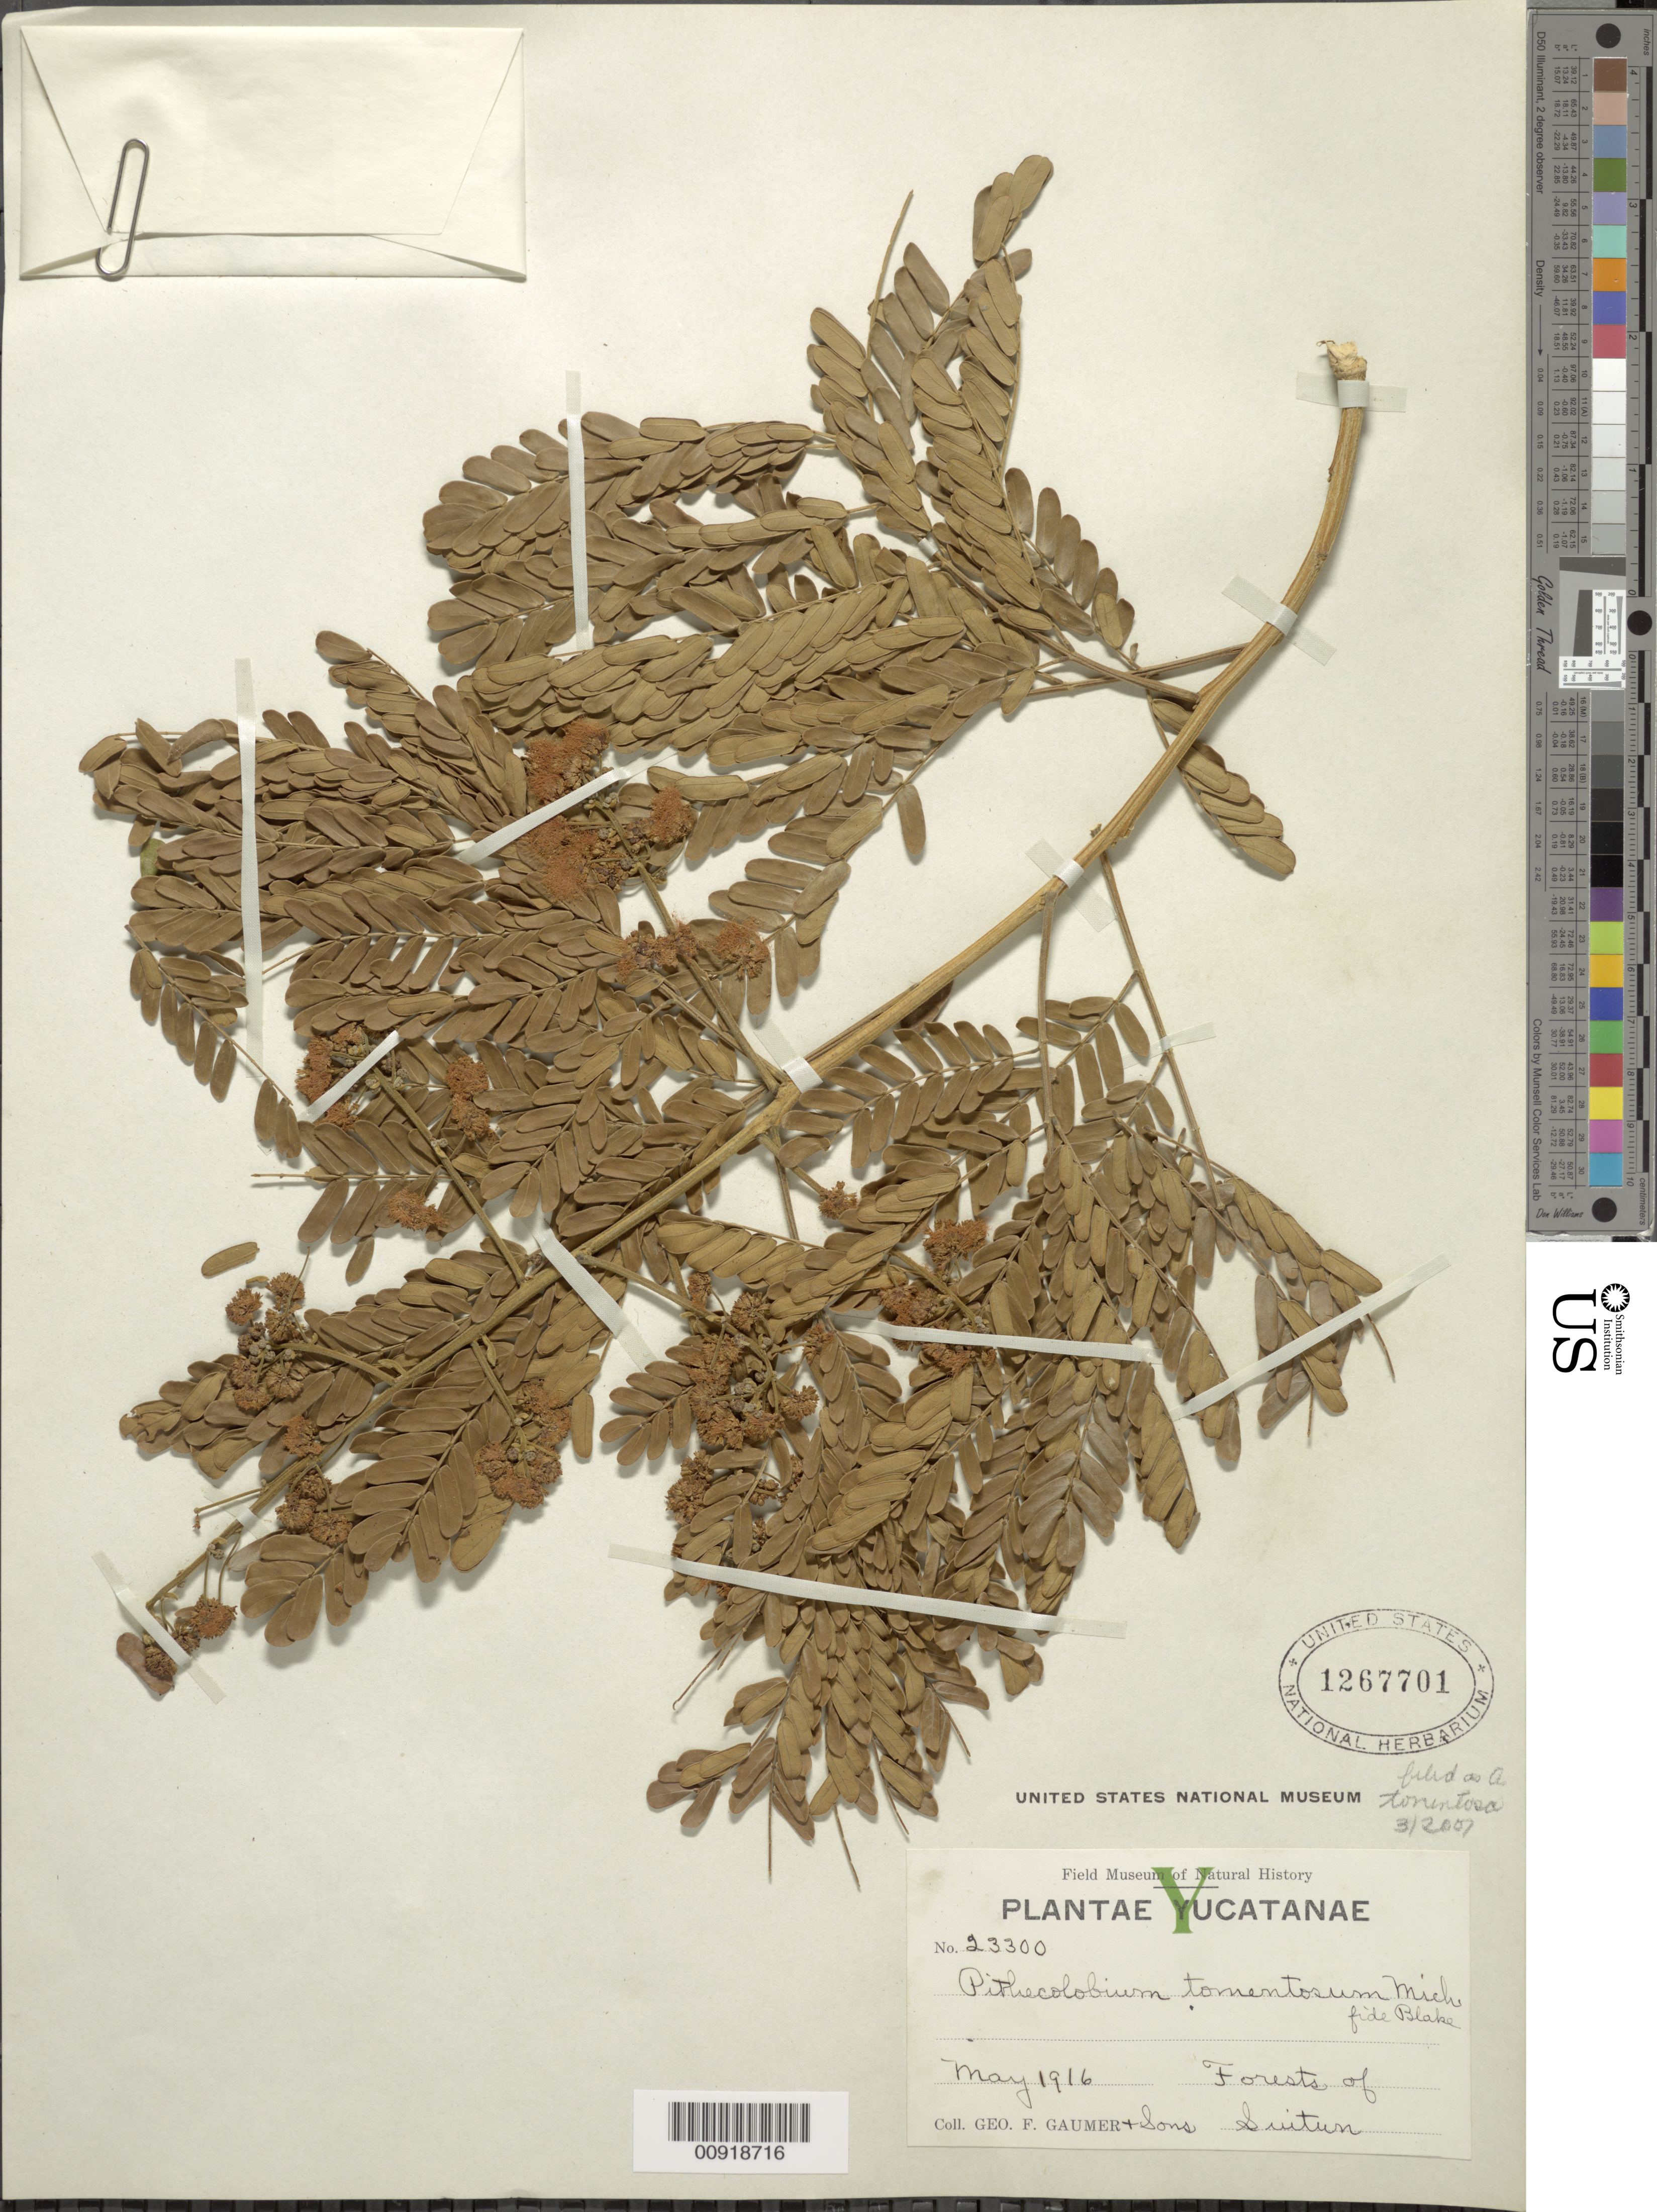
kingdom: Plantae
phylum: Tracheophyta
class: Magnoliopsida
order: Fabales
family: Fabaceae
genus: Pseudalbizzia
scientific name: Pseudalbizzia tomentosa var. tomentosa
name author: (Micheli) Koenen & Duno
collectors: G. F. Gaumer & et al.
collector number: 23300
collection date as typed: May 1916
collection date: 1916-05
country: Mexico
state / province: Yucatán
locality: Forests of Suitun.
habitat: Forests.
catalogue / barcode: US 1267701